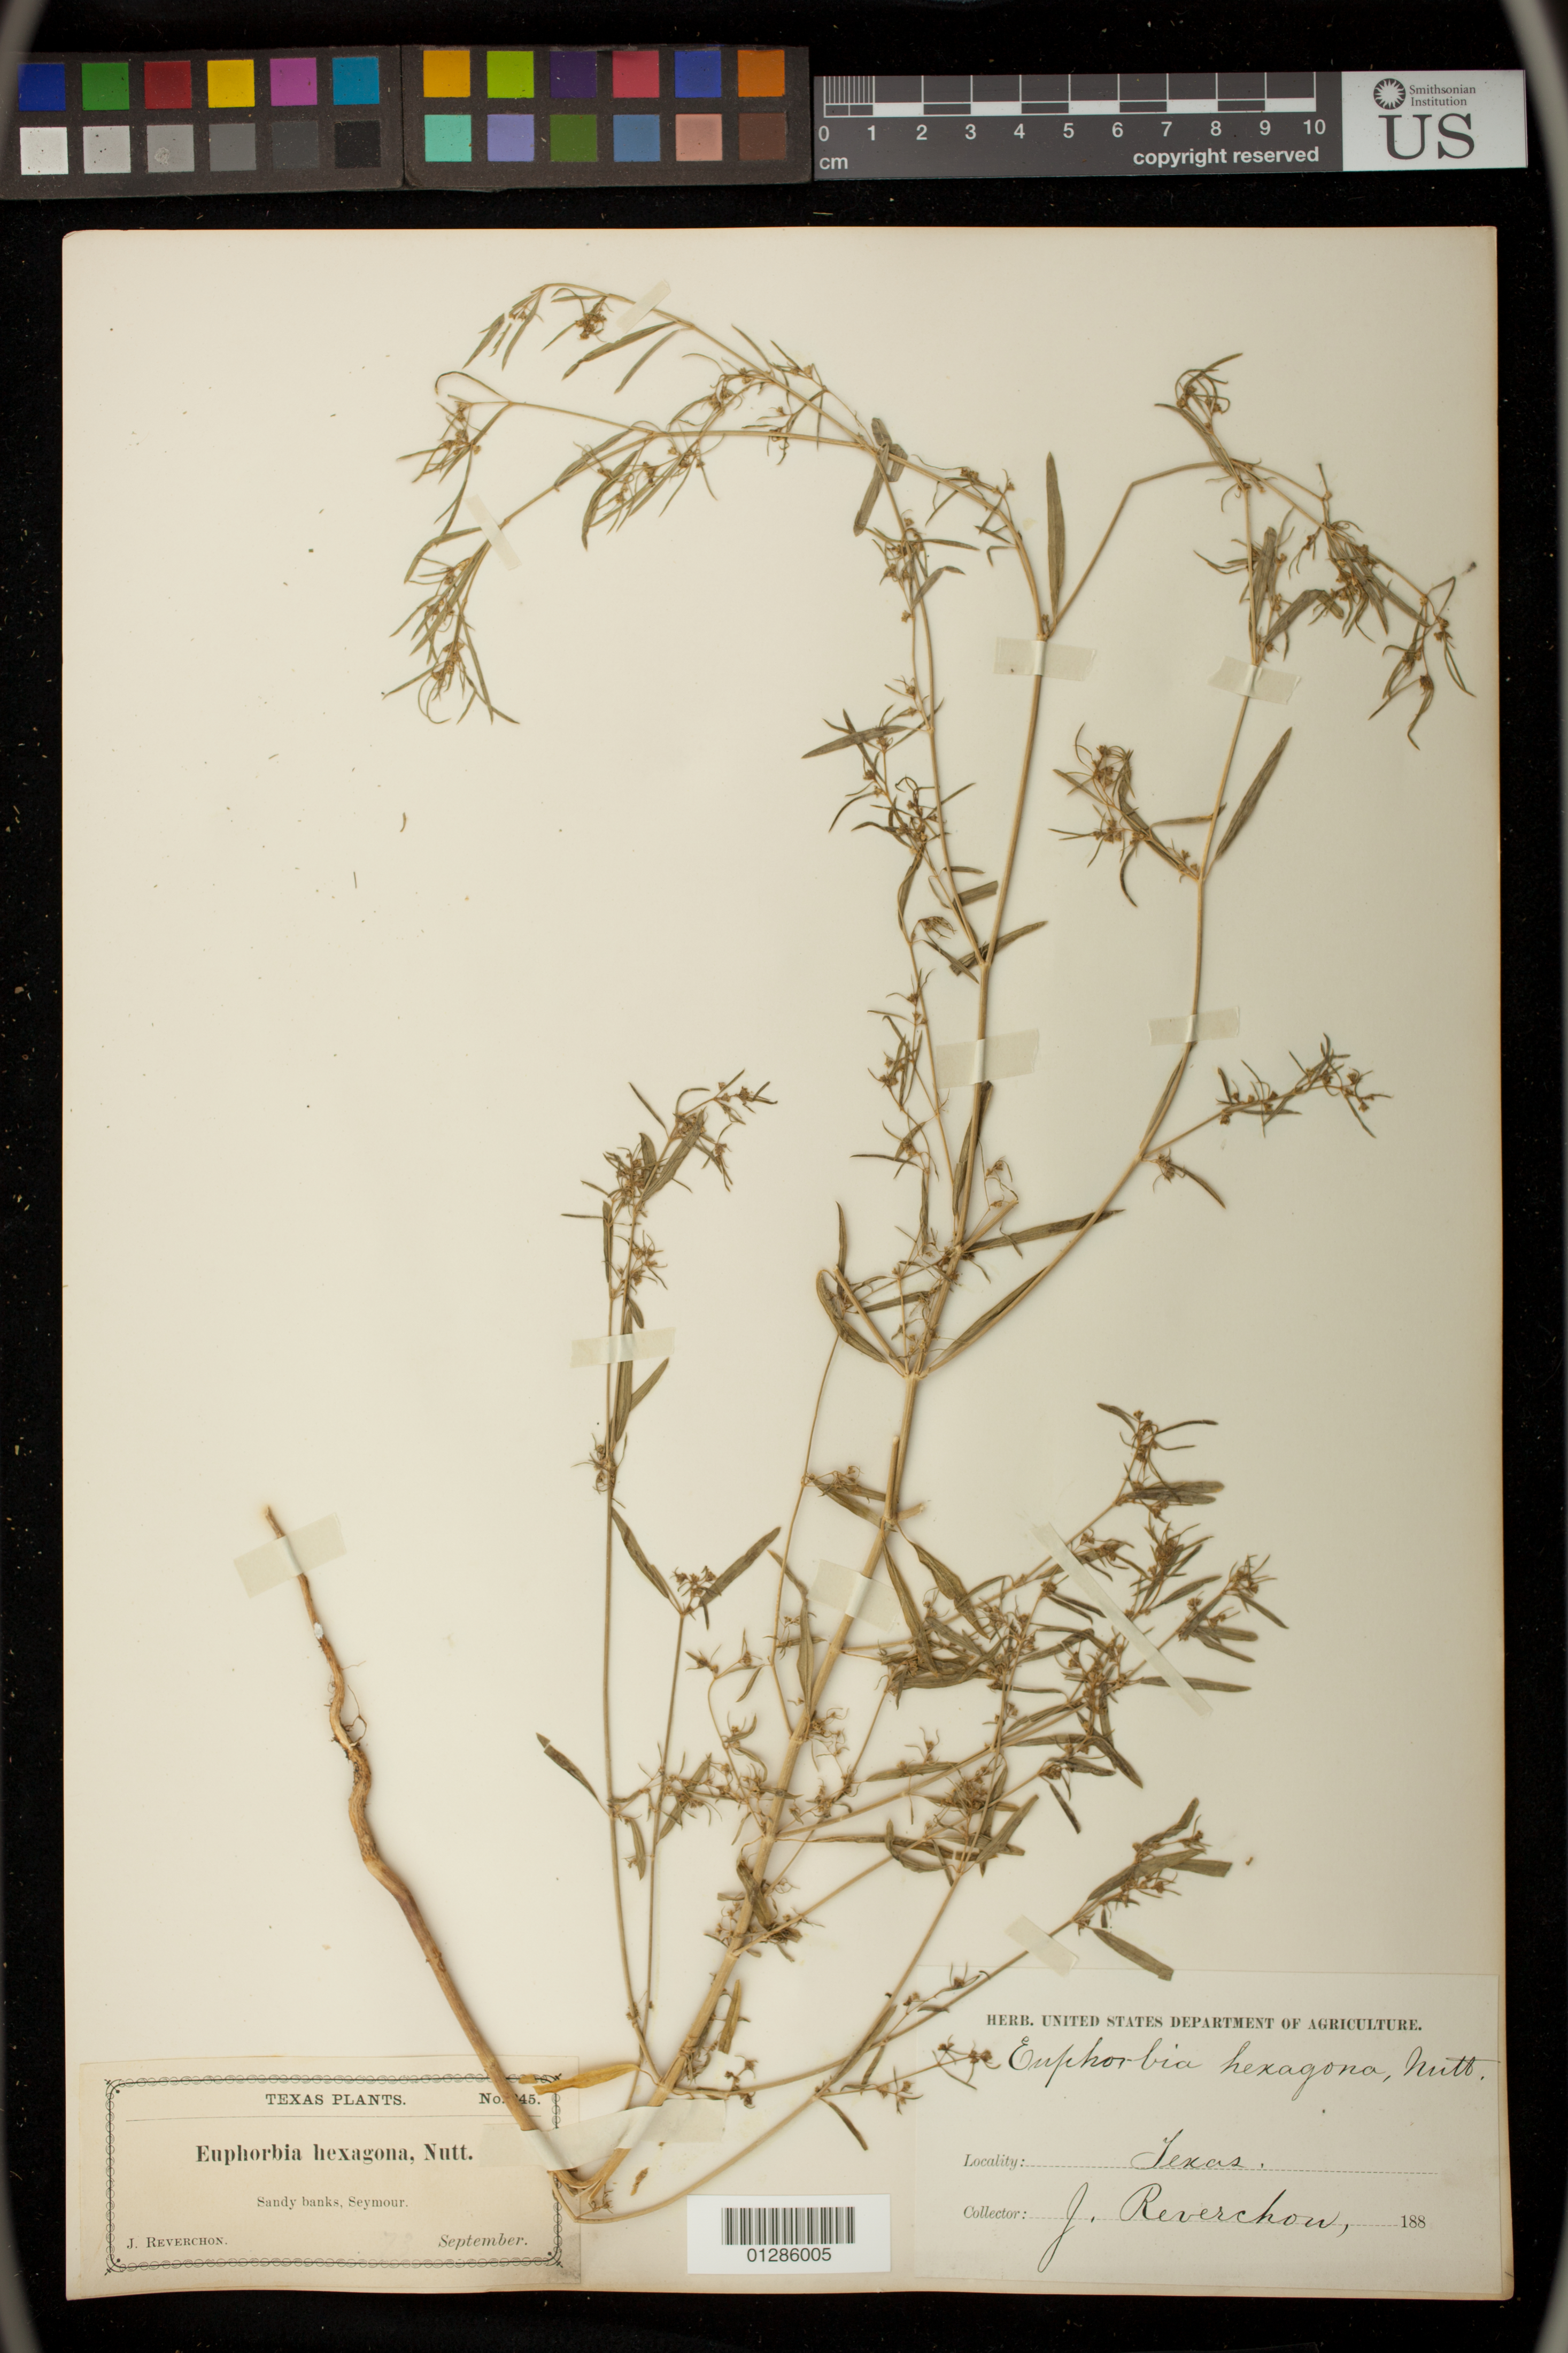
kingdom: Plantae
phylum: Tracheophyta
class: Magnoliopsida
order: Malpighiales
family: Euphorbiaceae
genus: Euphorbia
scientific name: Euphorbia hexagona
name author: Nutt. ex Spreng.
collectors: J. Reverchon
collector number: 245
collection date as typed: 188--09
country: United States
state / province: Texas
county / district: Baylor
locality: Seymour